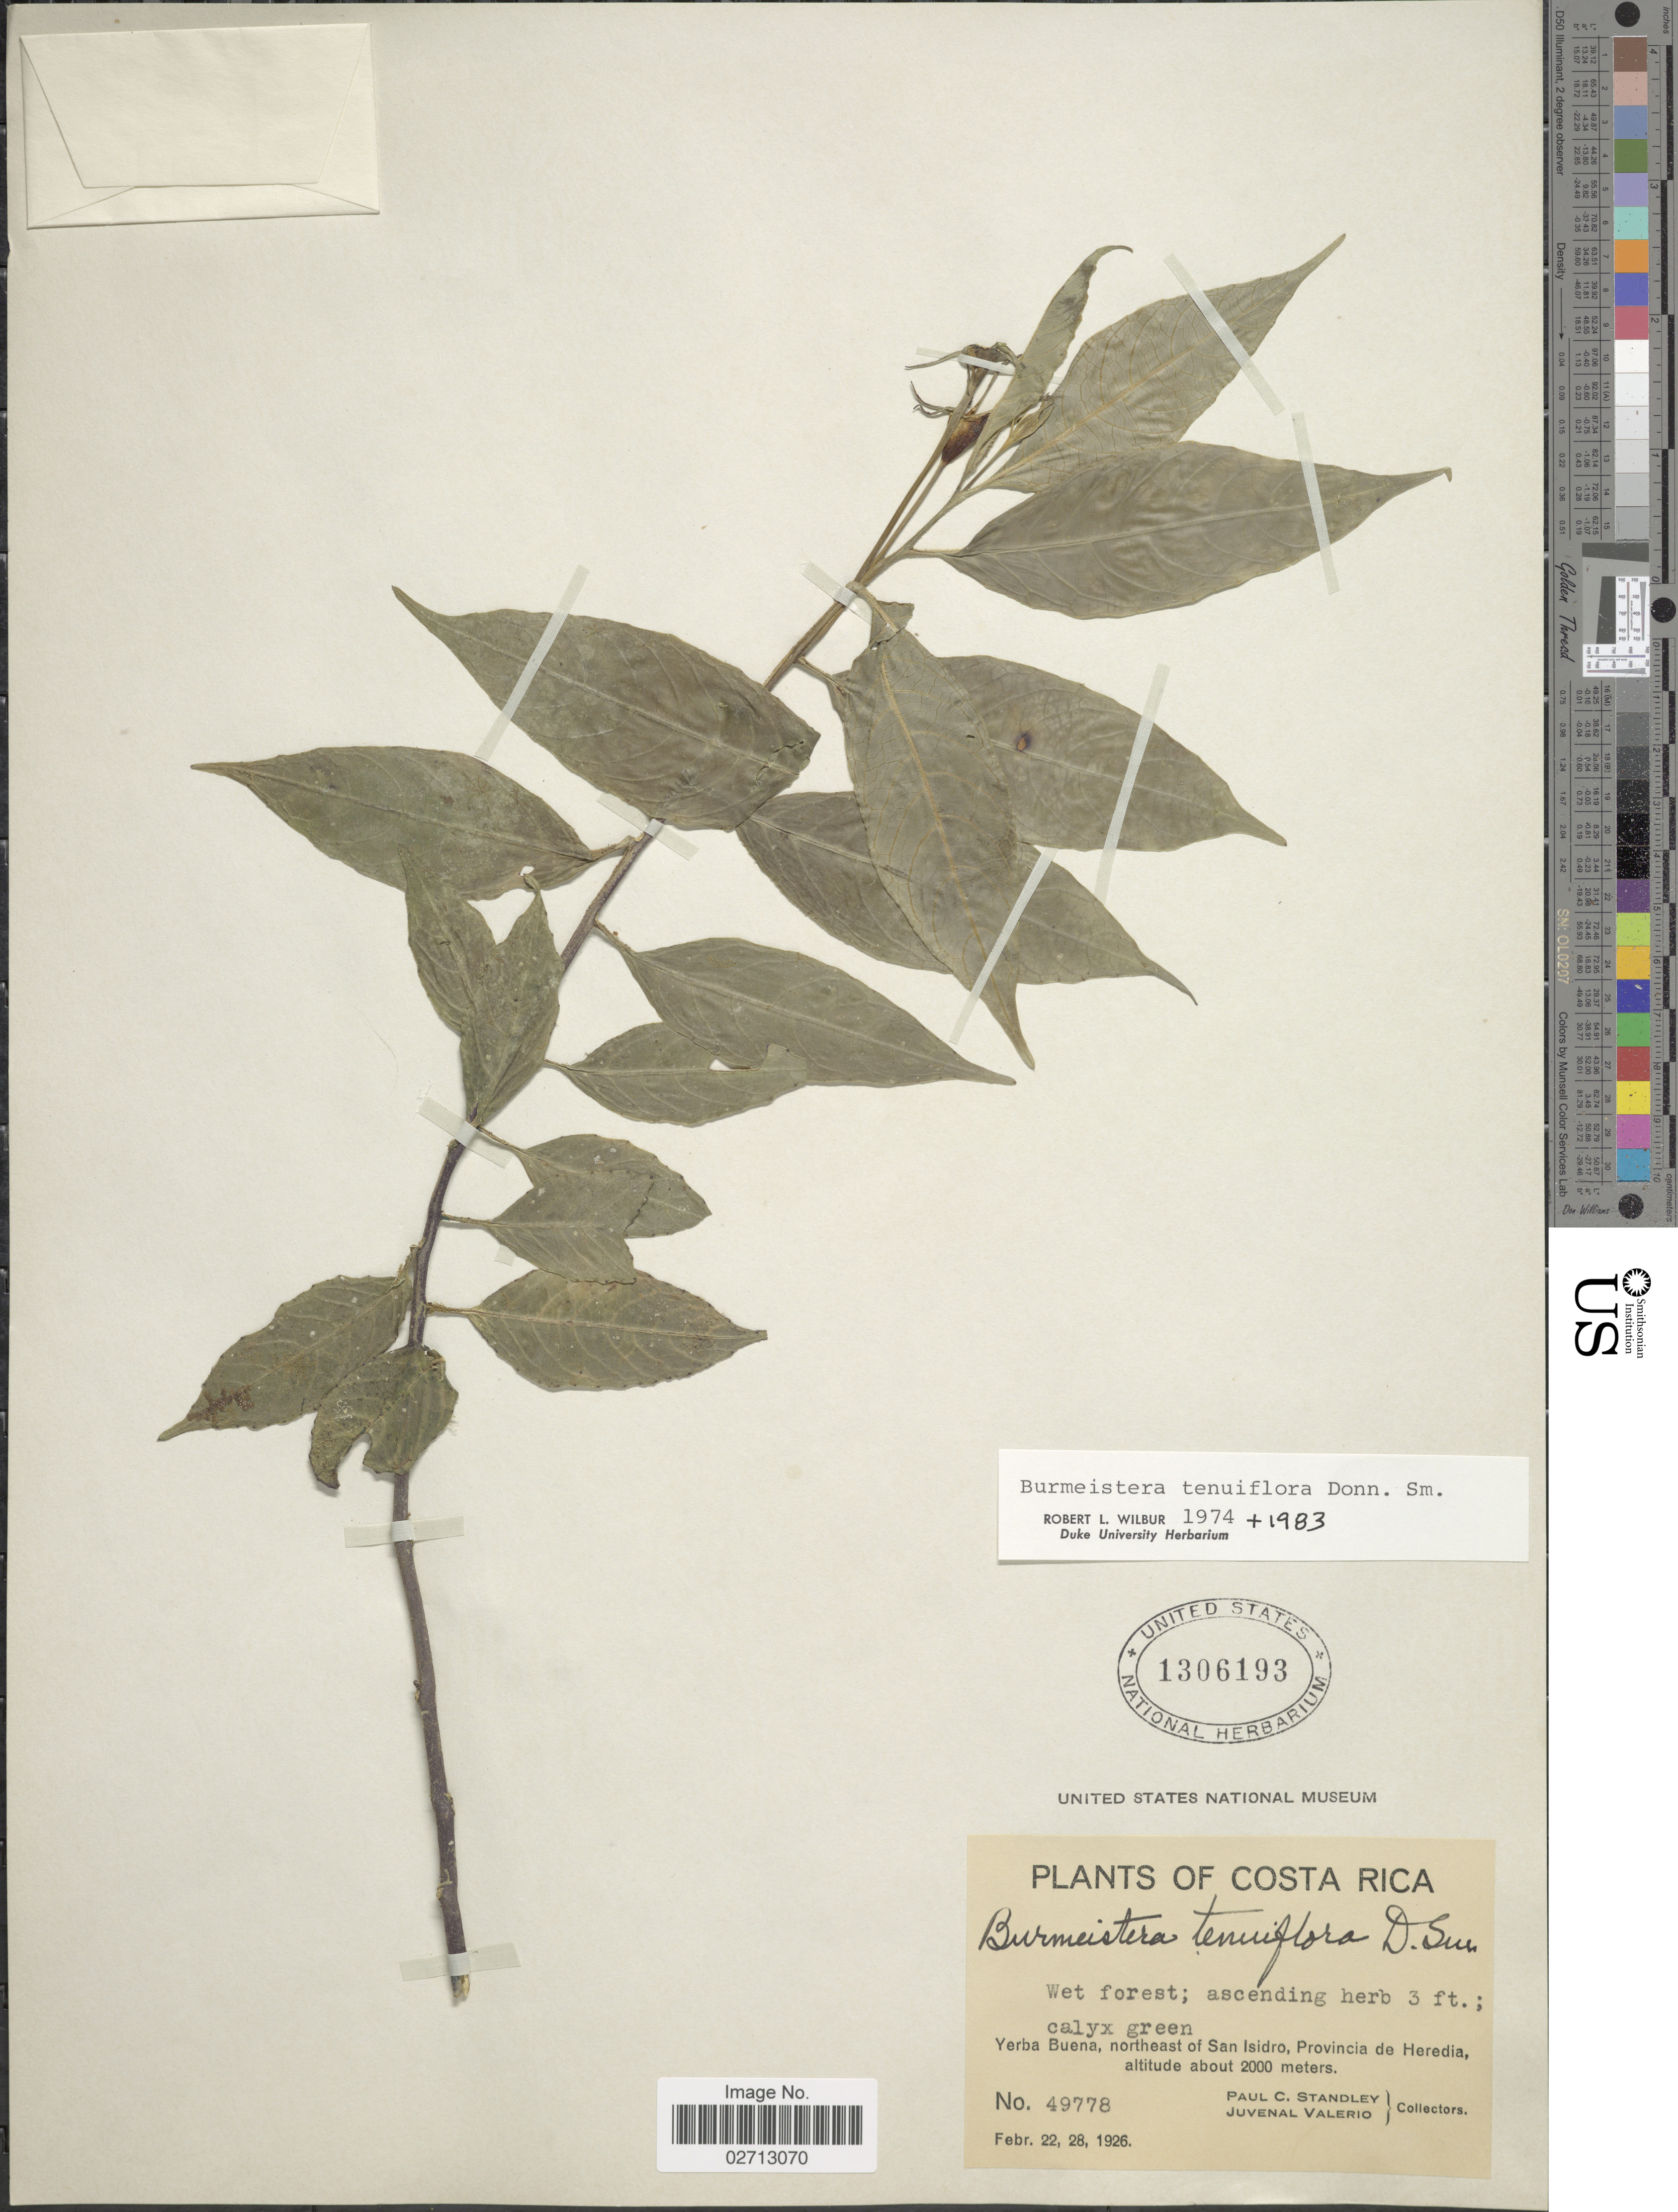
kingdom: Plantae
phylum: Tracheophyta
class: Magnoliopsida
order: Asterales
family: Campanulaceae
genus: Burmeistera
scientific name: Burmeistera tenuiflora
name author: Donn. Sm.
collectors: P. C. Standley & J. Valerio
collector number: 49778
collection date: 1926-02-22/1926-02-28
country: Costa Rica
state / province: Heredia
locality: Yerba Buena, northeast of San Isidro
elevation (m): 2000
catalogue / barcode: US 1306193